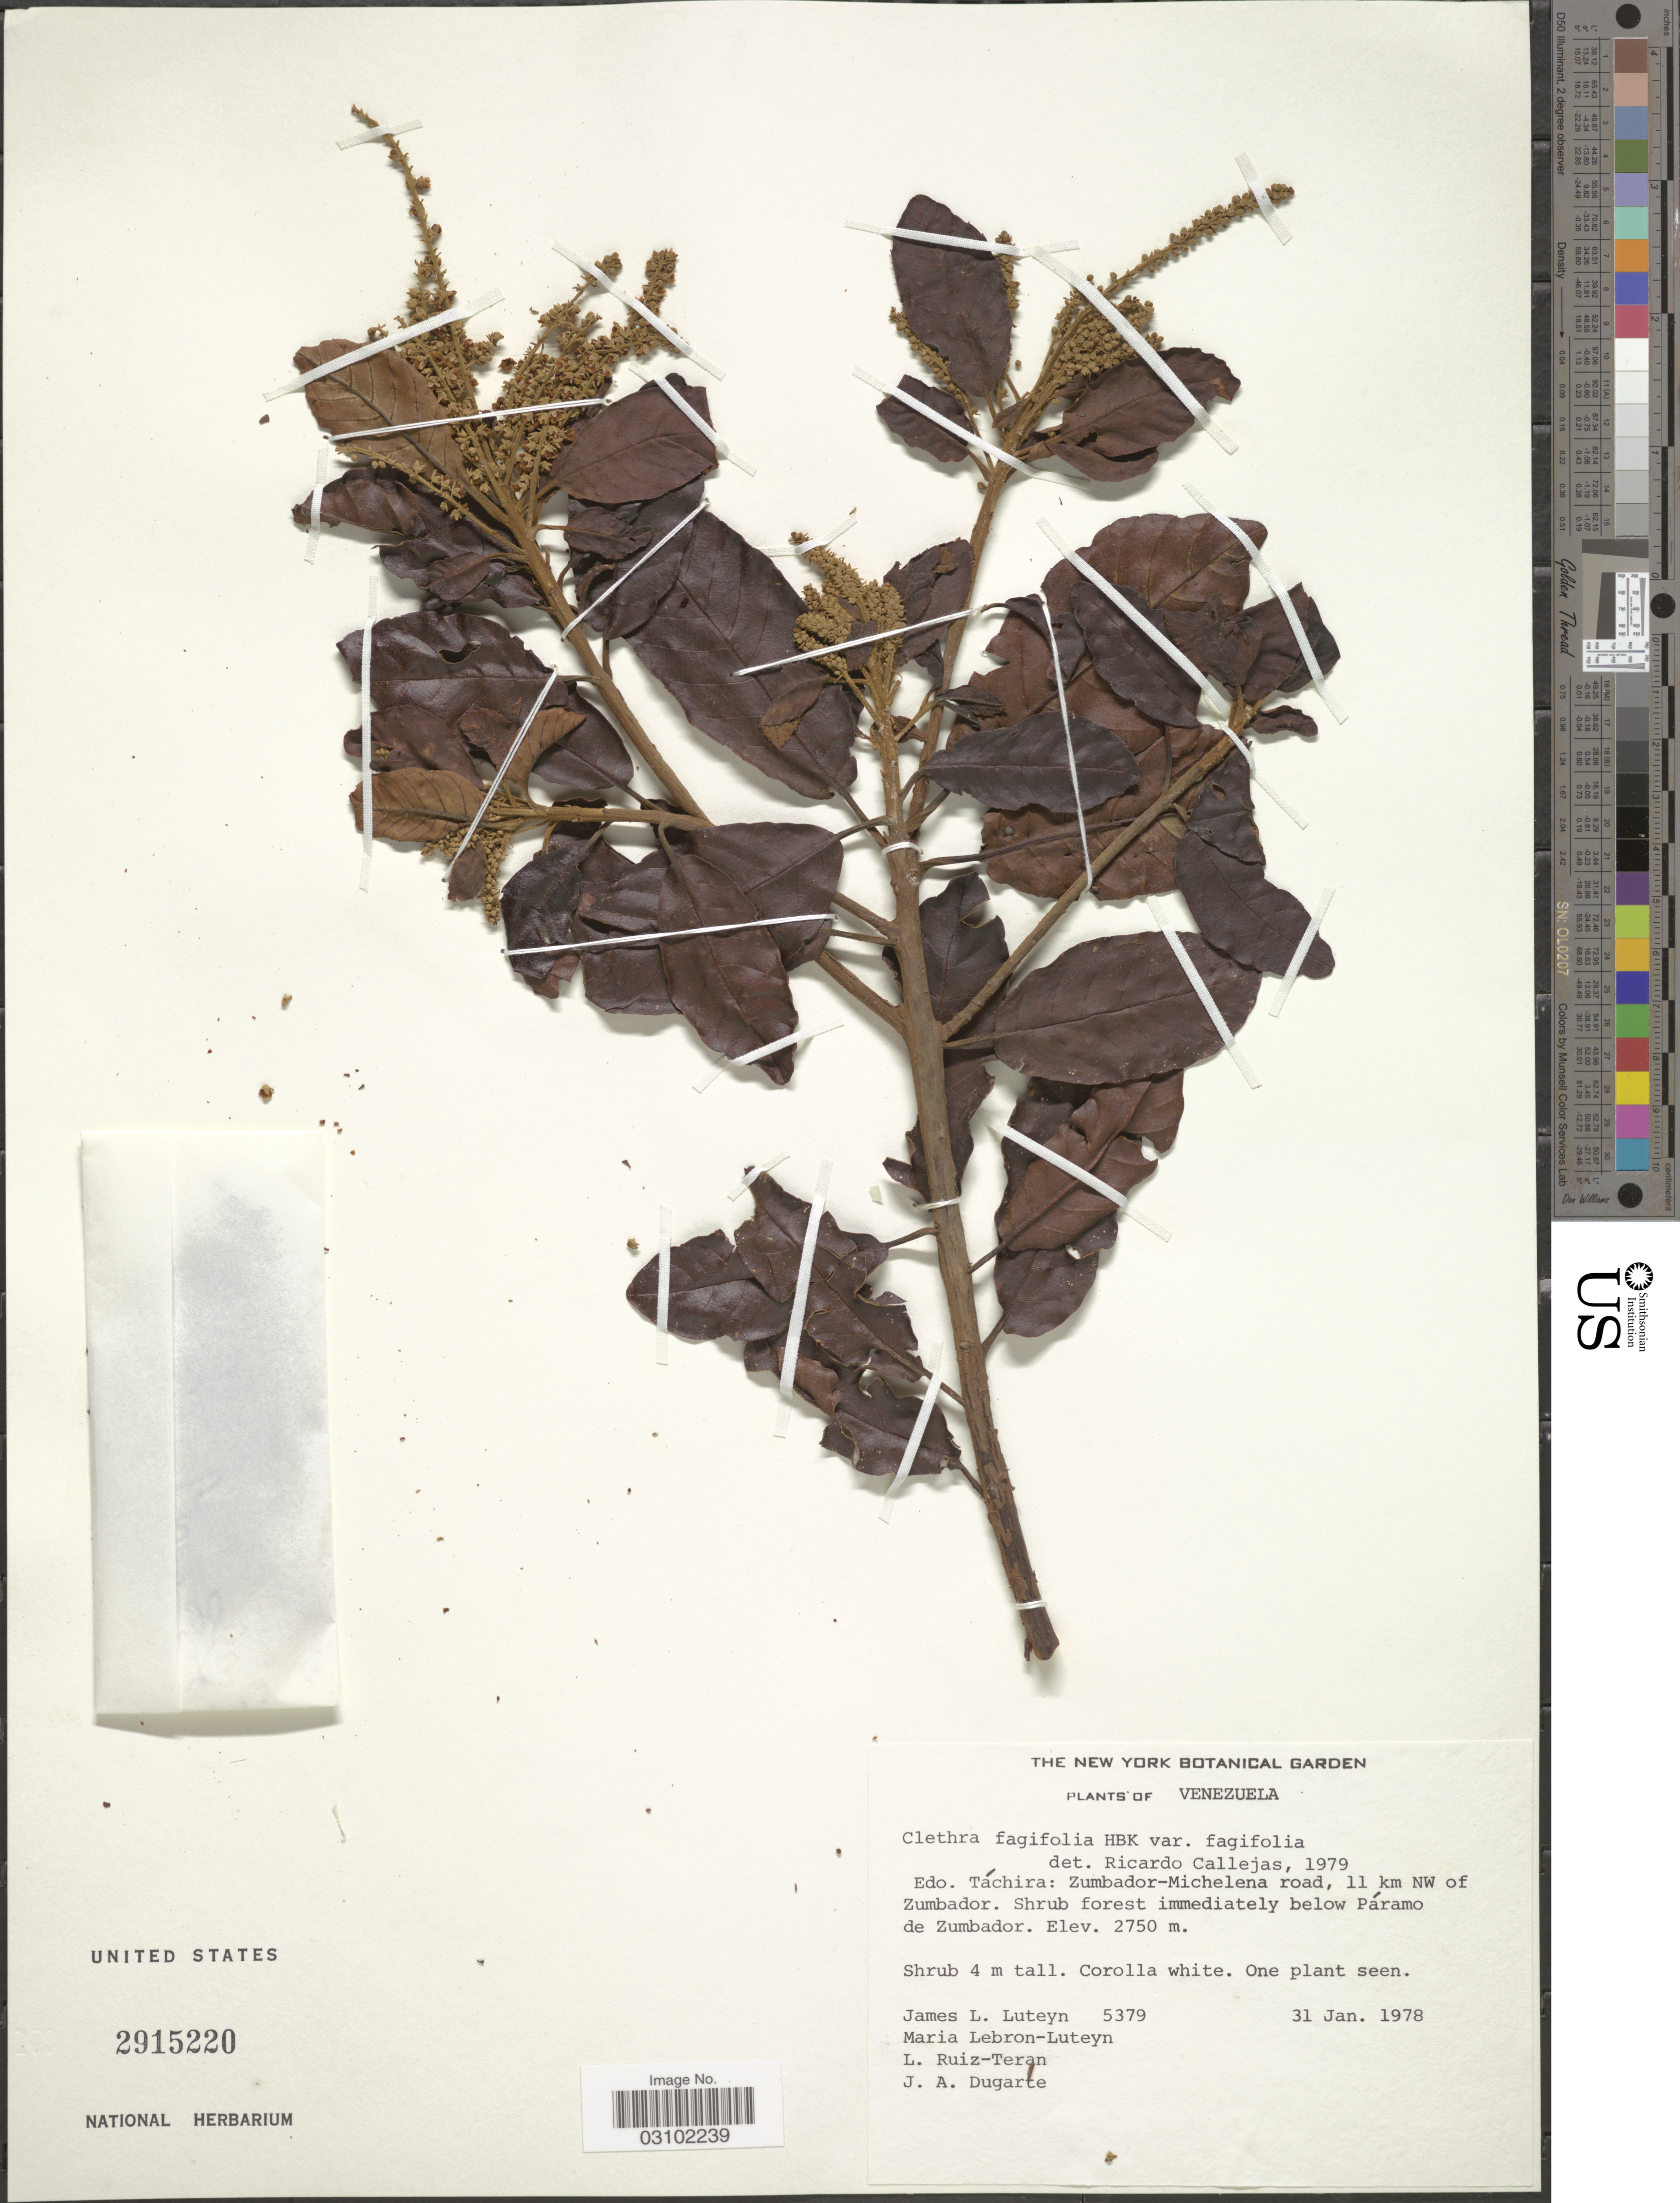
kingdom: Plantae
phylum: Tracheophyta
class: Magnoliopsida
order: Ericales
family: Clethraceae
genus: Clethra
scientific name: Clethra fagifolia var. fagifolia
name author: Kunth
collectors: J. Luteyn, M. L. Lebrón-Luteyn, L. E. Ruíz-Terán & J. Dugarte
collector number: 5379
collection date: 1978-01-31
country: Venezuela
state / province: Tachira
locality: Zumbador-Michelena road, 11 km NW of Zumbador, Shrub forest immediately below Páramo de Zumbador.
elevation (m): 2750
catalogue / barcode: US 2915220